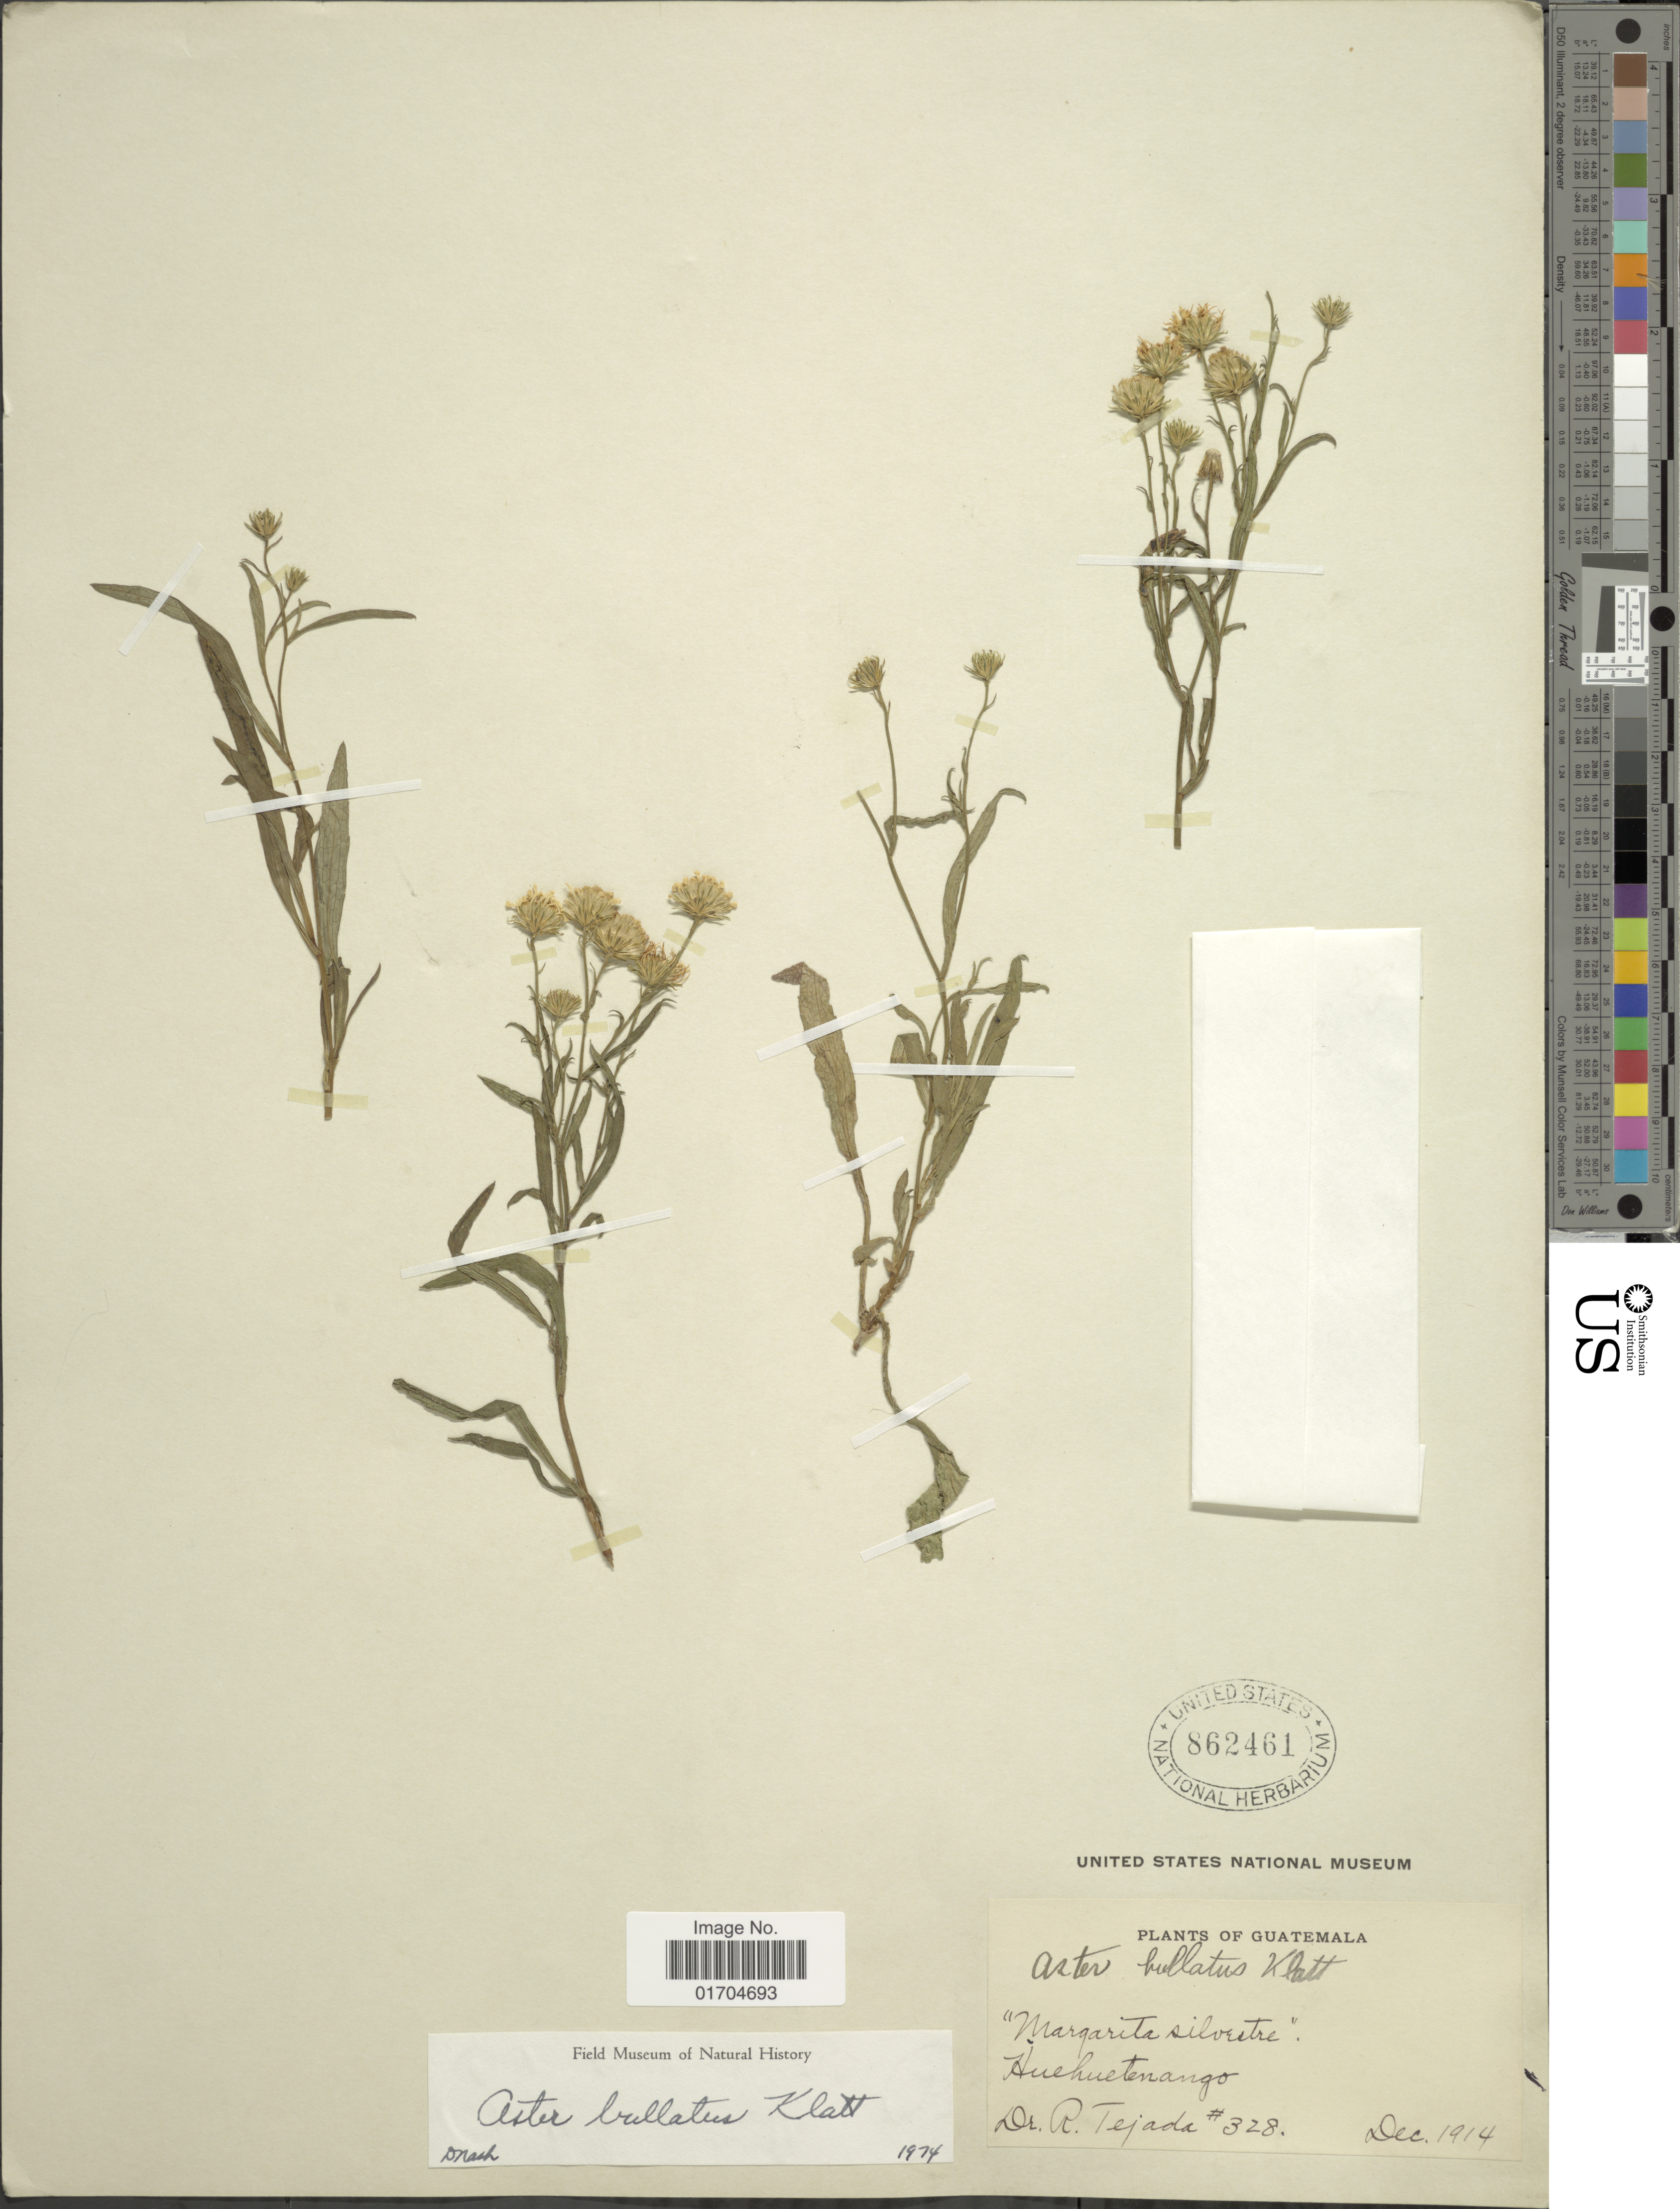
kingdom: Plantae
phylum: Tracheophyta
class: Magnoliopsida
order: Asterales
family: Asteraceae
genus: Symphyotrichum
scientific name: Symphyotrichum bullatum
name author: (Klatt) G.L. Nesom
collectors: R. Tejada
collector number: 328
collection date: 1914-12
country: Guatemala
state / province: Huehuetenango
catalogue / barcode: US 862461